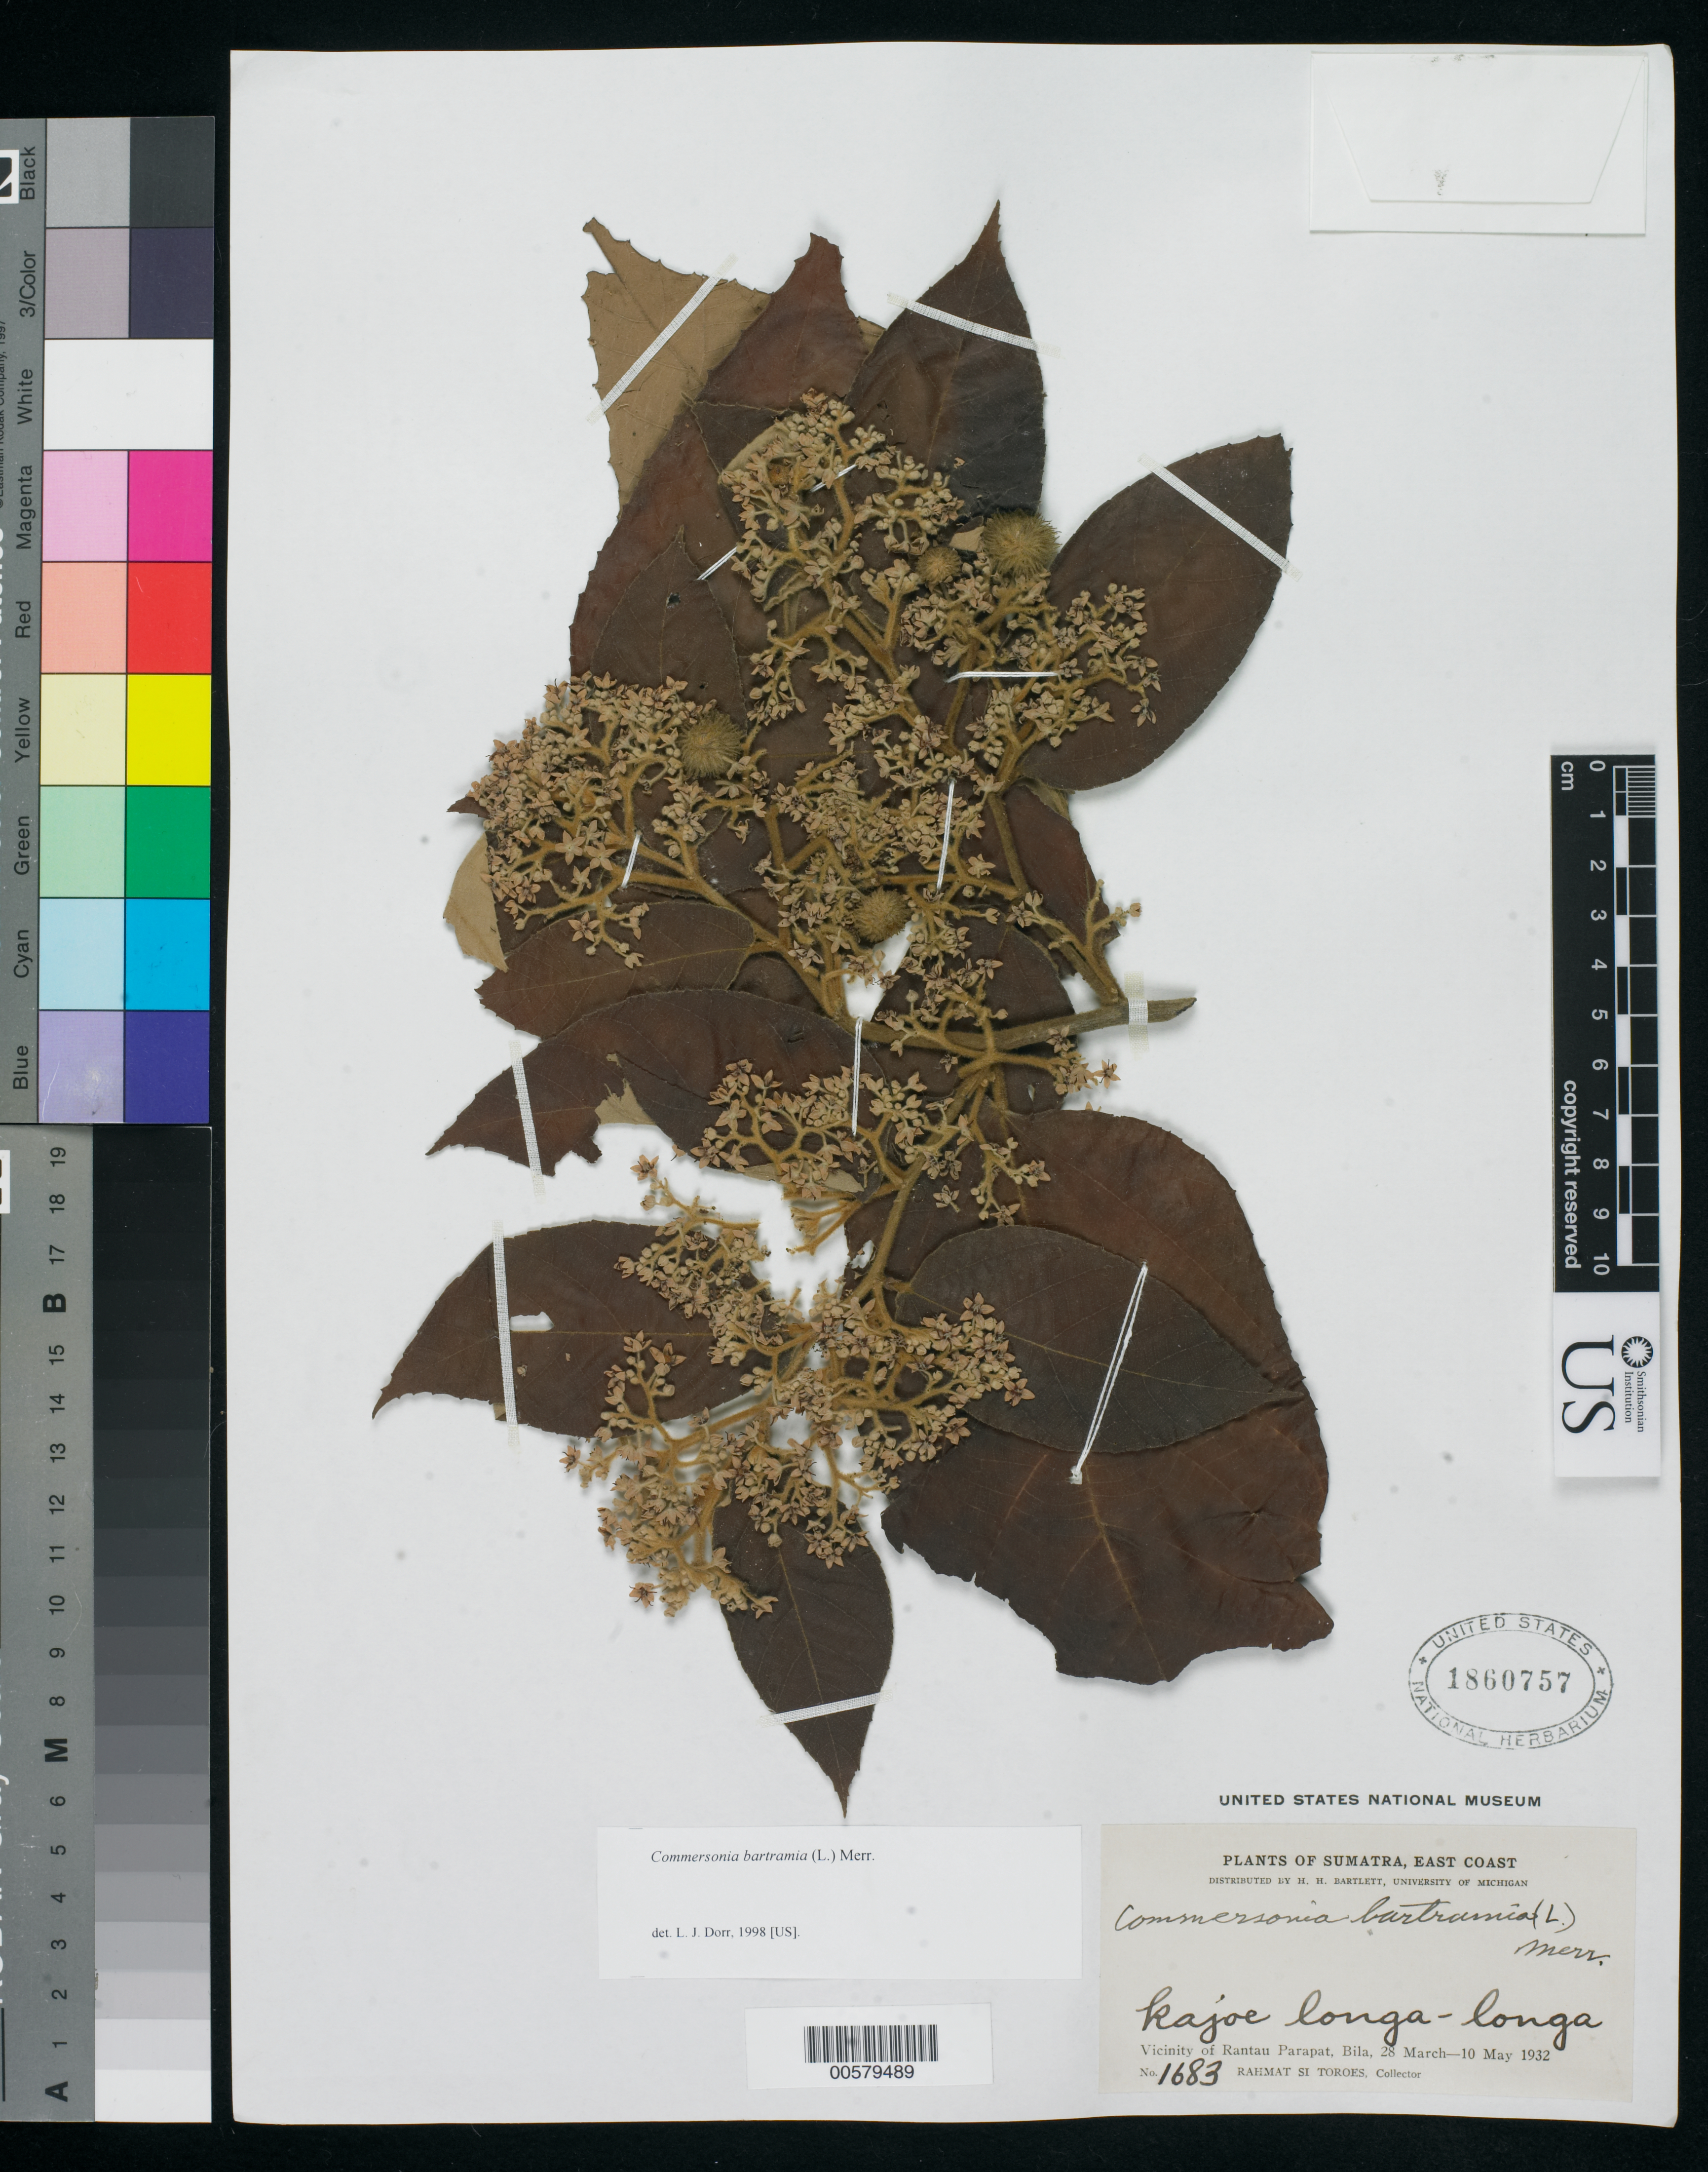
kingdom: Plantae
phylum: Tracheophyta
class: Magnoliopsida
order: Malvales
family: Malvaceae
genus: Commersonia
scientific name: Commersonia bartramia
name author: (L.) Merr.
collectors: Rahmat Si Boeea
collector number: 1683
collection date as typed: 28 Mar 1932 to 10 May 1932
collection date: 1932-03-28/1932-05-10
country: Indonesia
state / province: Sumatra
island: Sumatra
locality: (East Coast) Vicinity of Rantau Parapat, Bila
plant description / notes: Common name: "Kajoe longa-longa"; US, A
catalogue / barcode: US 1860757